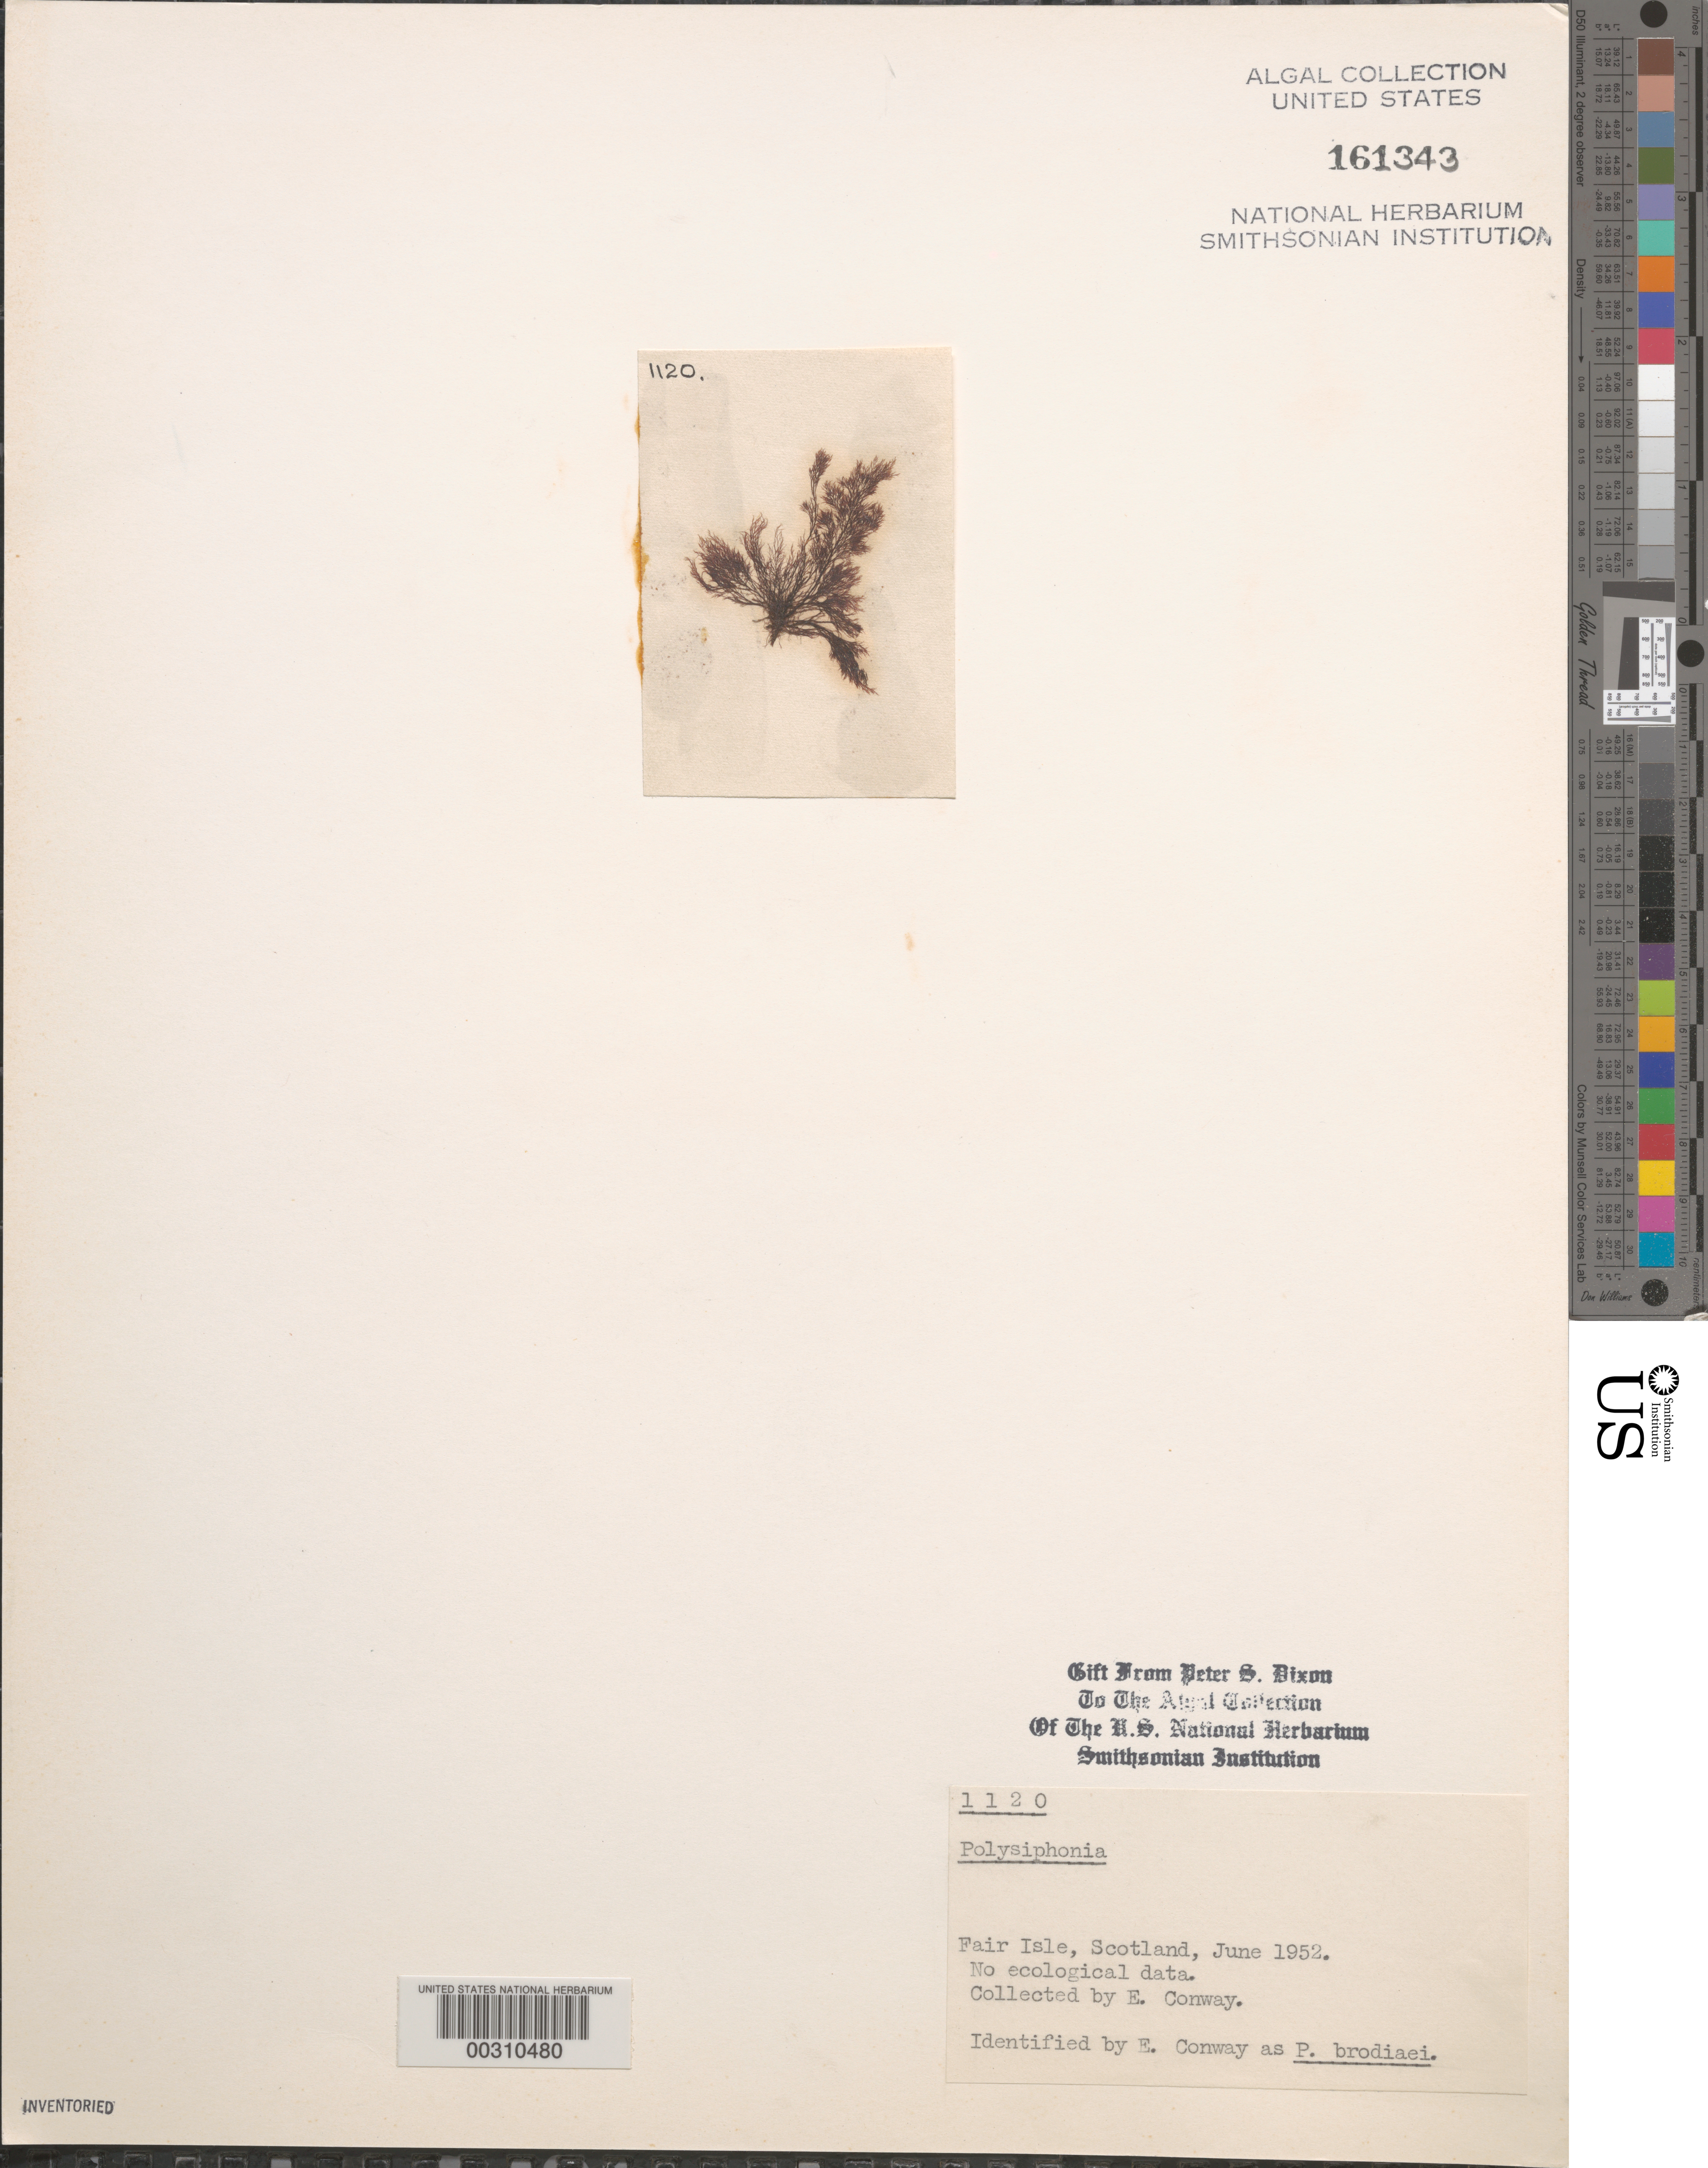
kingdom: Plantae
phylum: Rhodophyta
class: Florideophyceae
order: Ceramiales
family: Rhodomelaceae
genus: Polysiphonia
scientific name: Polysiphonia sp.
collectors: E. Conway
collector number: PSD 1120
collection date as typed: Jun 1952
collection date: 1952-06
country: United Kingdom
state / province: Scotland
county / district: Shetland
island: Fair Isle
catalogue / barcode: US 161343